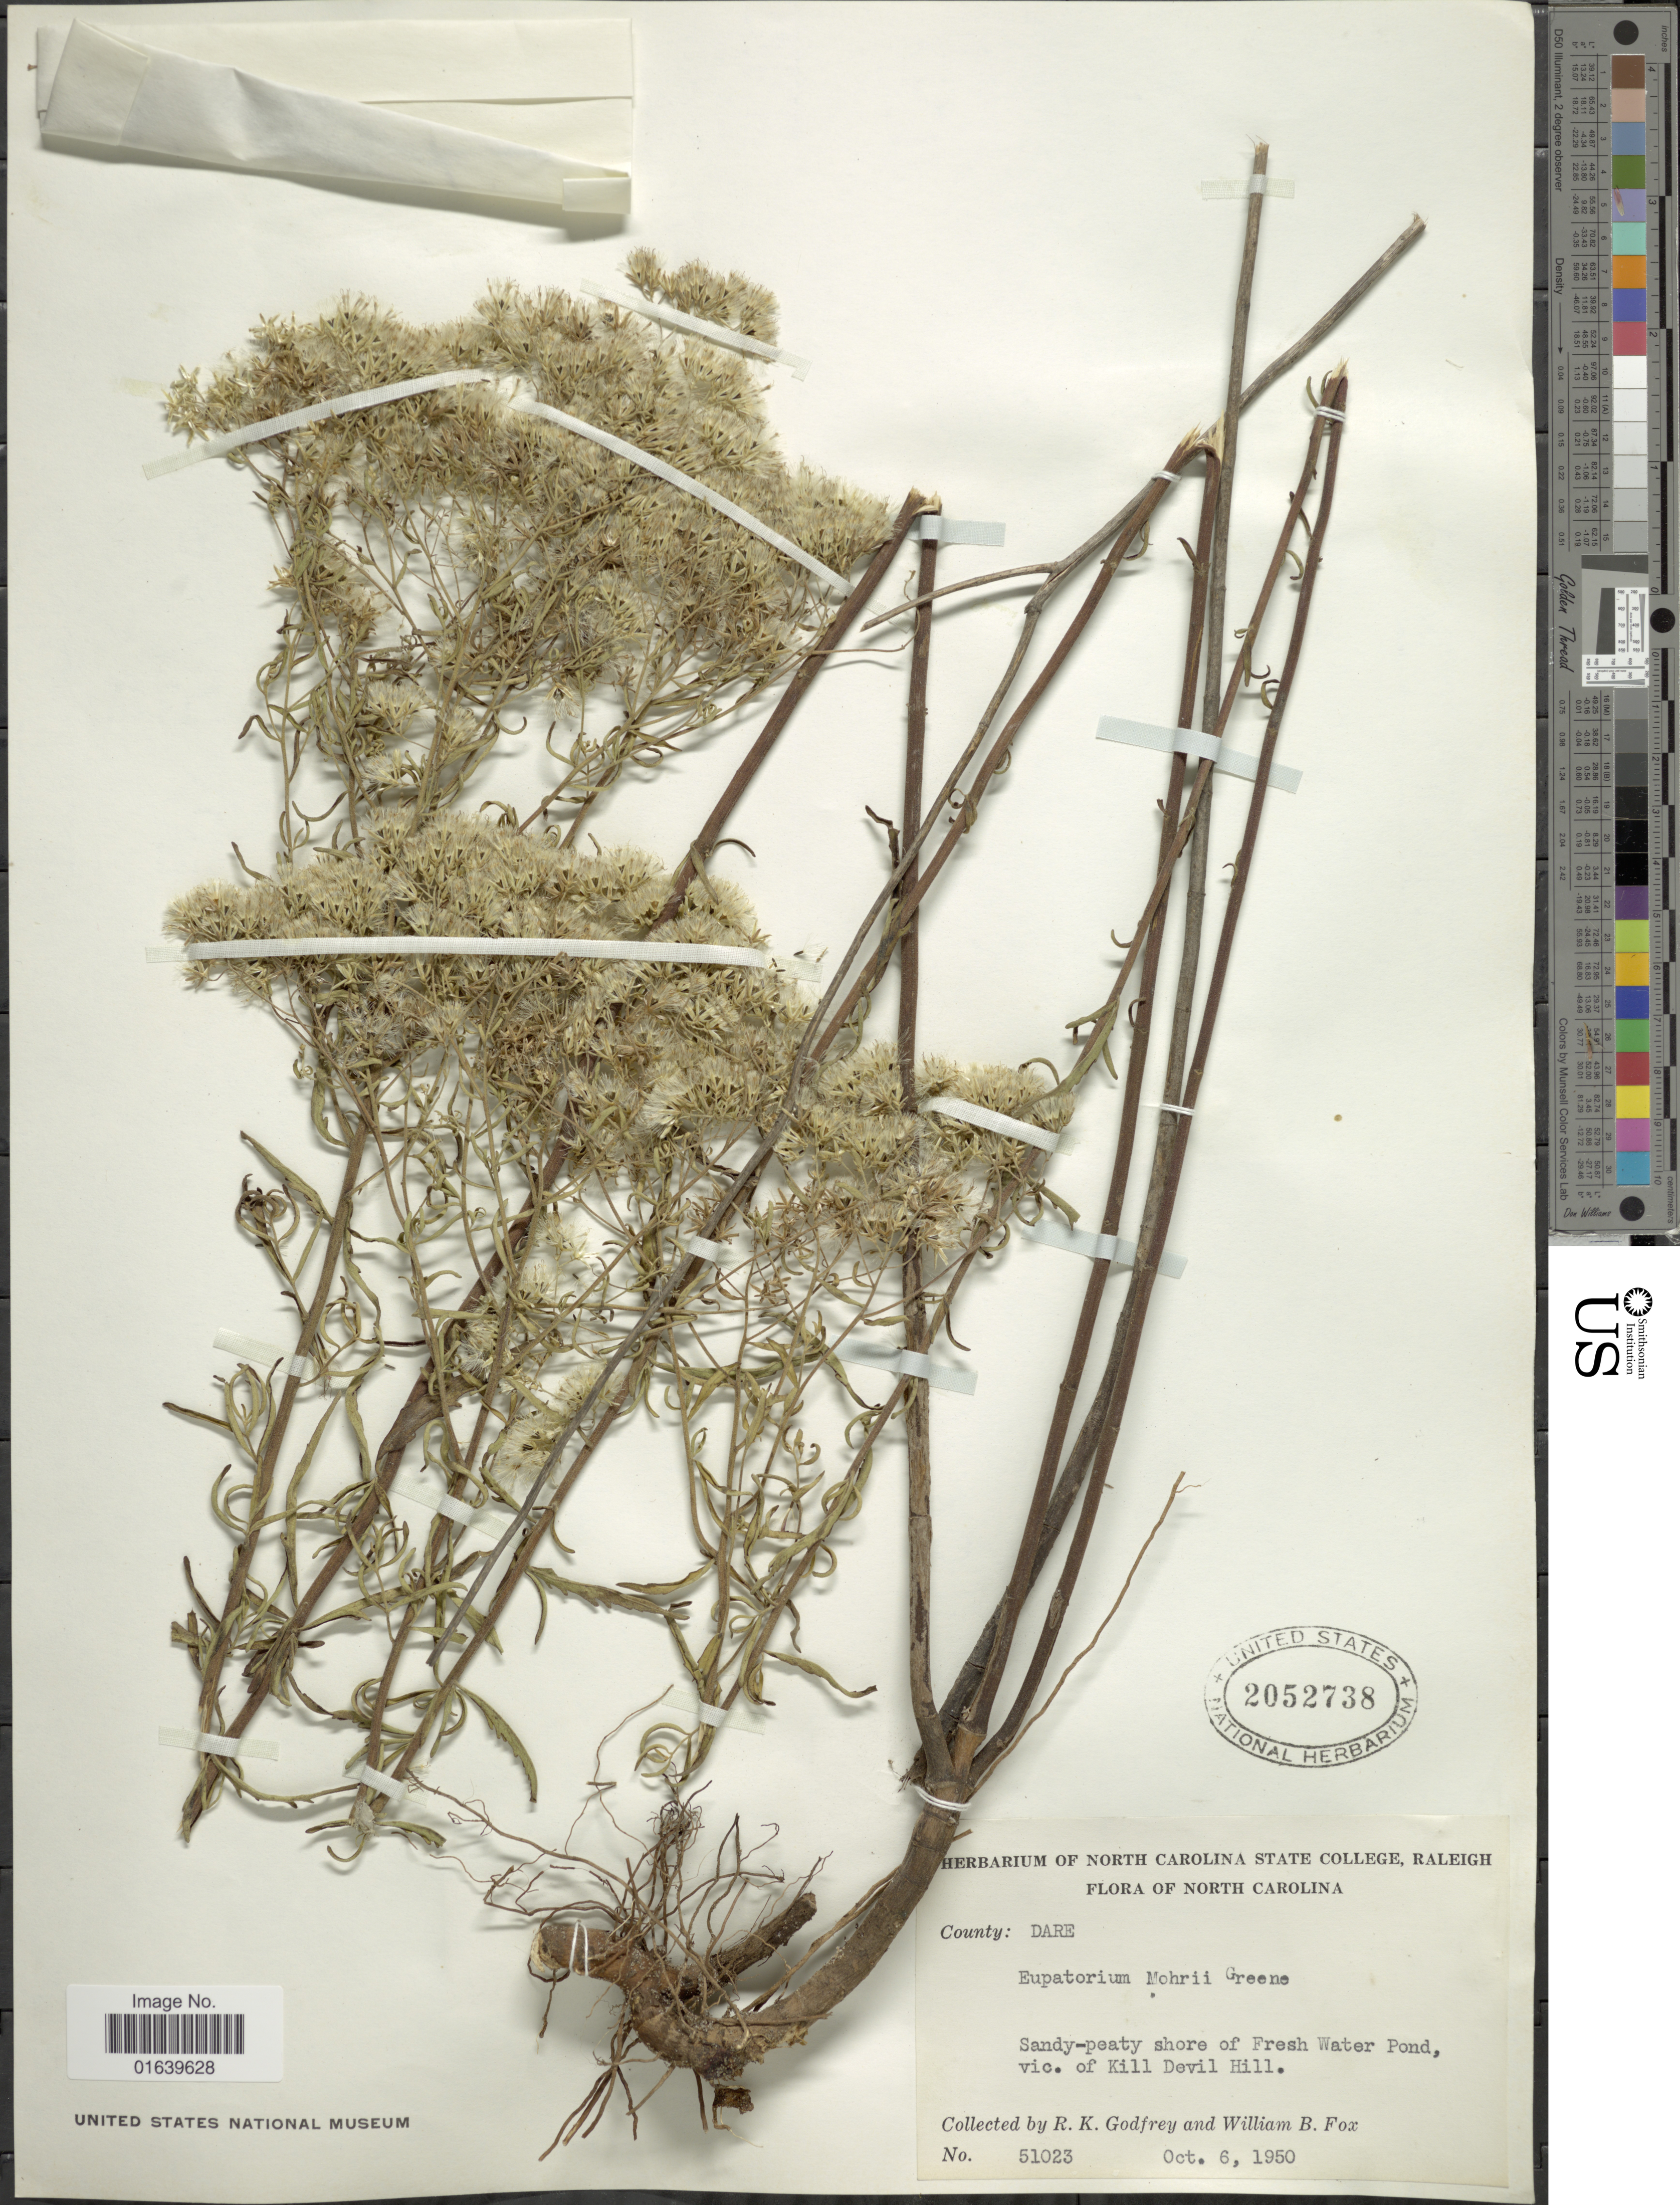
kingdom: Plantae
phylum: Tracheophyta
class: Magnoliopsida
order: Asterales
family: Asteraceae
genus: Eupatorium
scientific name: Eupatorium mohrii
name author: Greene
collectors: R. K. Godfrey & W. B. Fox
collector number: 51023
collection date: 1950-10-06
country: United States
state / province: North Carolina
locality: County: Dare, Sandy peaty shore of Fresh Water Pond, vic. of Kill Devil Hill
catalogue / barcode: US 2052738